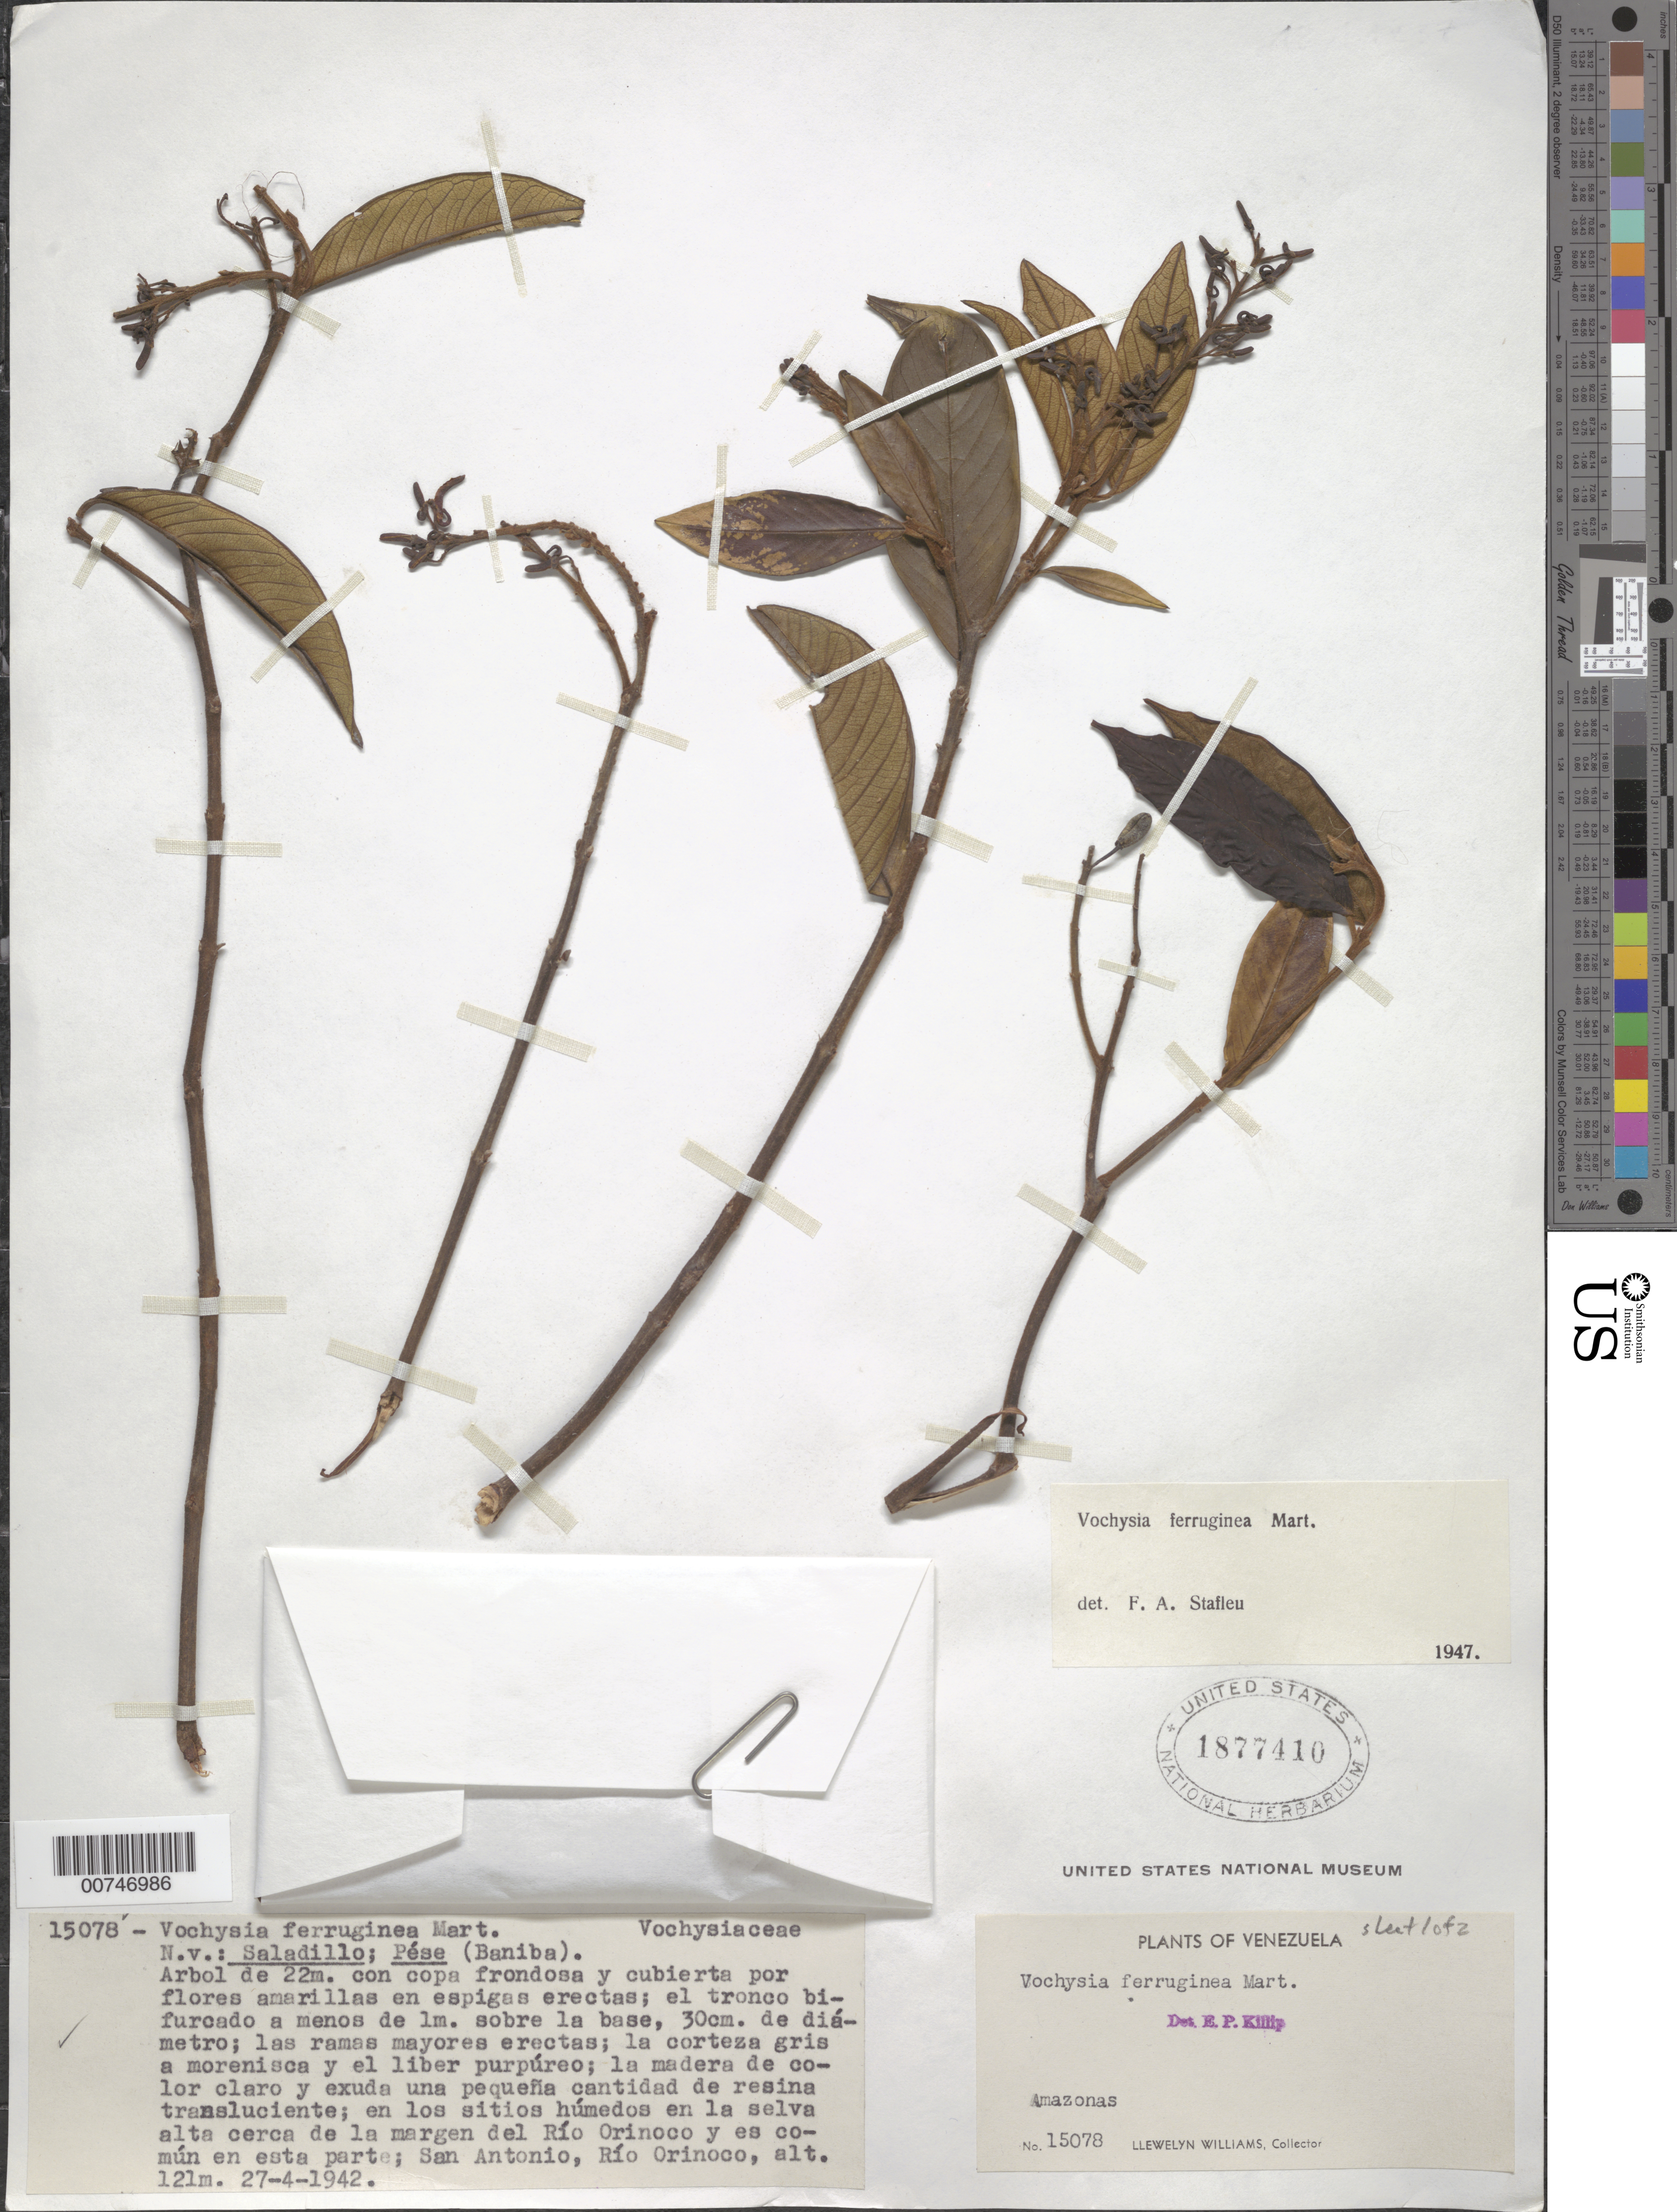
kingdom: Plantae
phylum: Tracheophyta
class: Magnoliopsida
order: Myrtales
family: Vochysiaceae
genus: Vochysia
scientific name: Vochysia ferruginea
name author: Mart.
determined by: Stafleu, F. A.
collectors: Ll. Williams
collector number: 15078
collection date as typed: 27-Apr-42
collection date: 1942-04-27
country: Venezuela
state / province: Amazonas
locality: San Antonio, Río Orinoco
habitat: Wet areas in forest along river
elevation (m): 121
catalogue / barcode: US 1877410